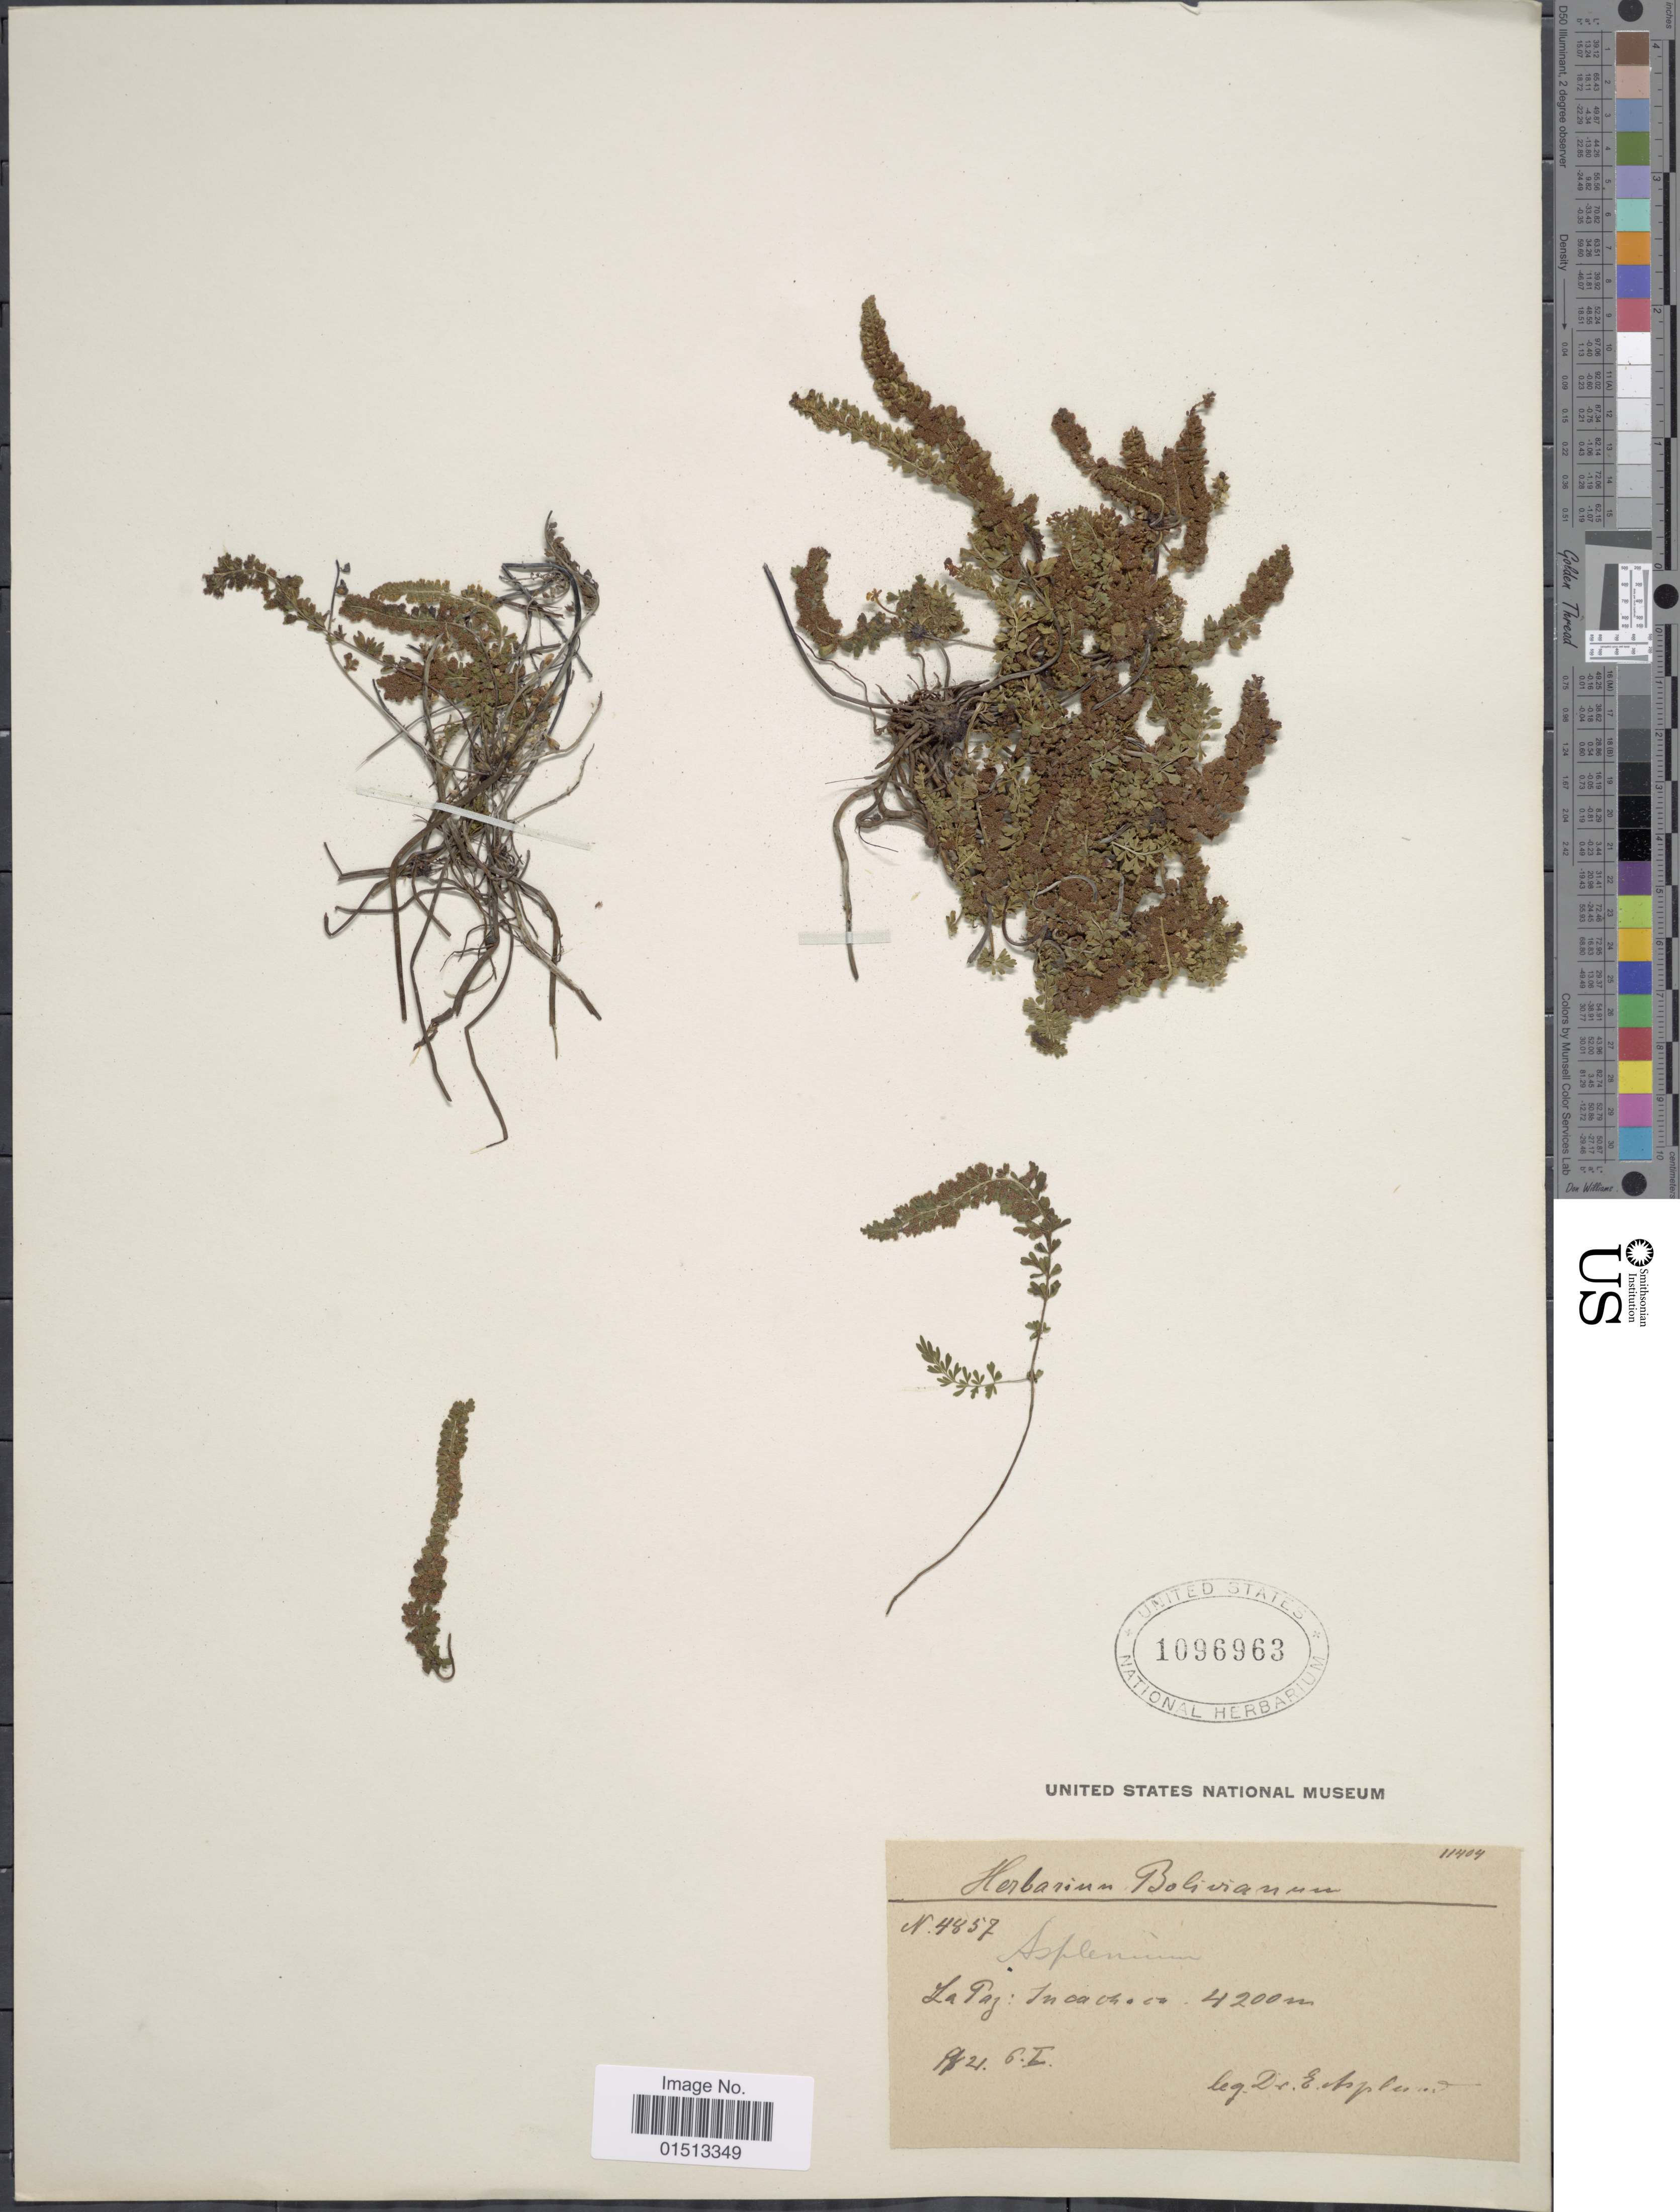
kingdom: Plantae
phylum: Tracheophyta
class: Polypodiopsida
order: Polypodiales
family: Aspleniaceae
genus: Asplenium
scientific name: Asplenium triphyllum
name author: C. Presl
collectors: E. Asplund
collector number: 4857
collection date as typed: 1921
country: Bolivia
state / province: La Paz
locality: Incachaca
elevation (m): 4200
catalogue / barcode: US 1096963